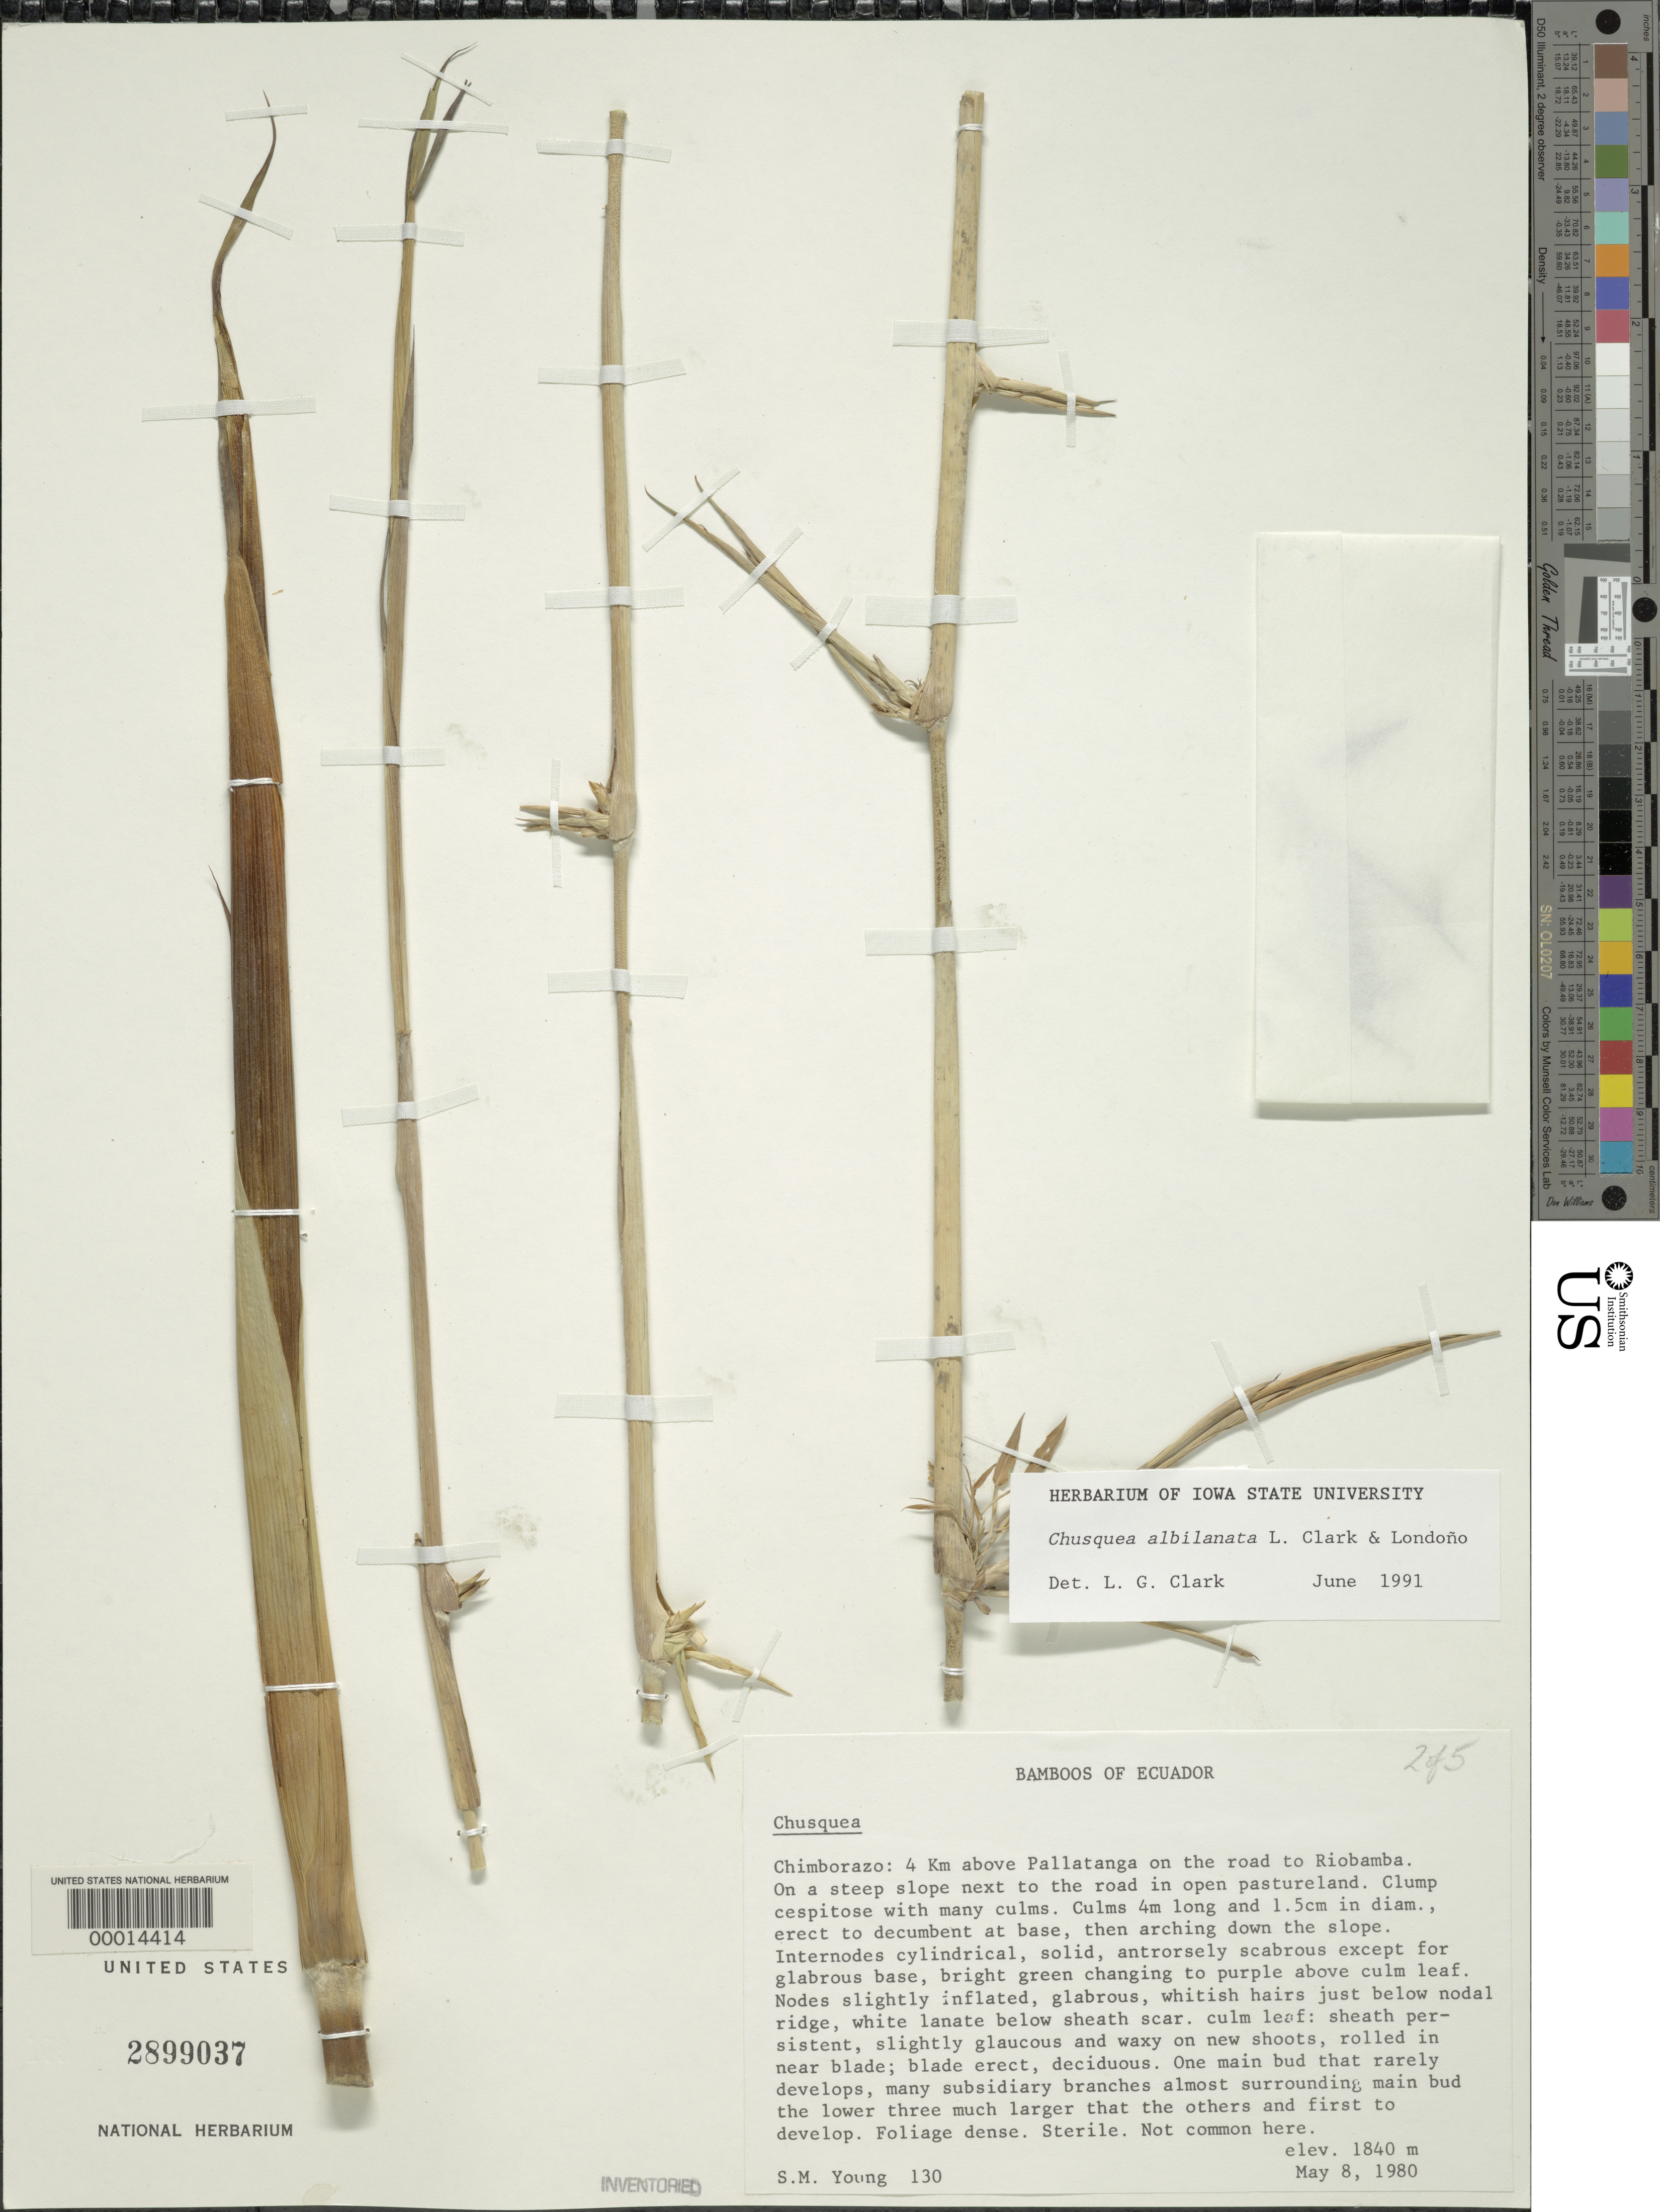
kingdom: Plantae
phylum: Tracheophyta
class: Liliopsida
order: Poales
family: Poaceae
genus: Chusquea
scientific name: Chusquea albilanata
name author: L.G. Clark & Londoño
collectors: S. Young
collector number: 130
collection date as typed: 08 May 1980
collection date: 1980-05-08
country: Ecuador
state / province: Chimborazo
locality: Pallatanga/Riobamba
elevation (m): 1840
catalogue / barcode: US 2899037